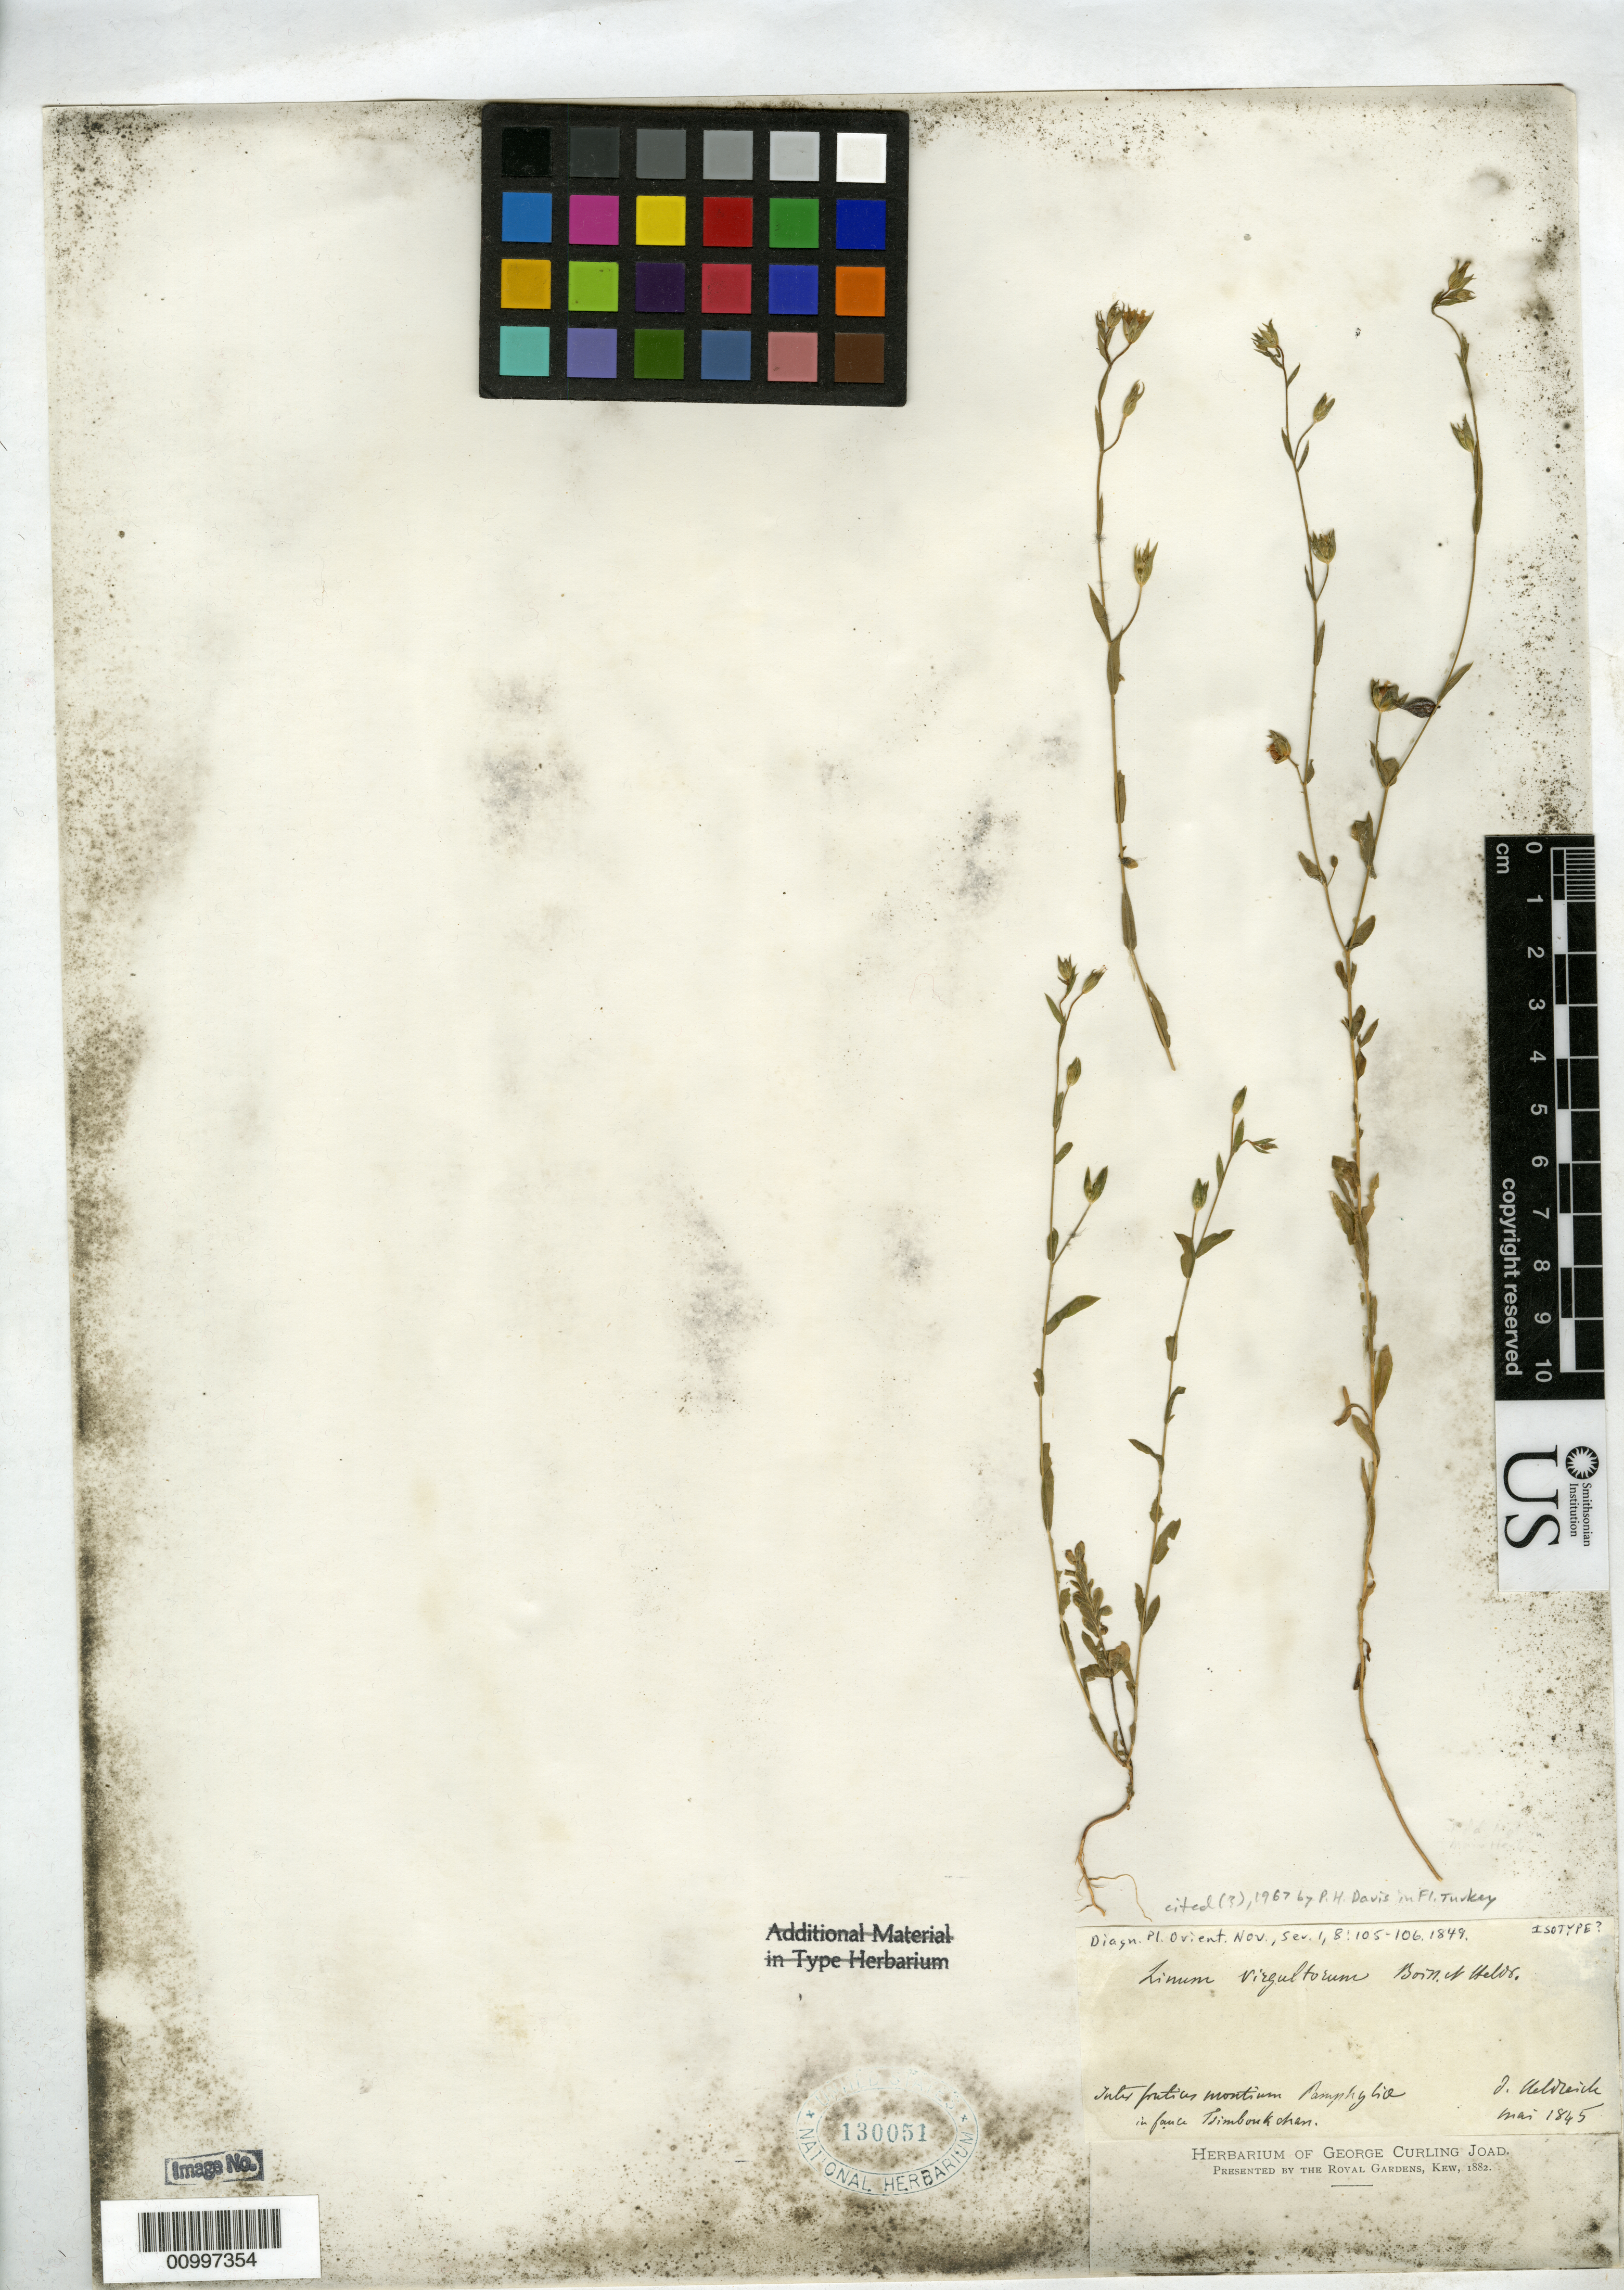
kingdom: Plantae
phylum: Tracheophyta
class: Magnoliopsida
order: Malpighiales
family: Linaceae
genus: Linum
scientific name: Linum virgultorum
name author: Boiss. & Heldr. ex Planch.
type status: Isotype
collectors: T. H. von Heldreich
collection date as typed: May 1845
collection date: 1845-05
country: Turkey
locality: Inter fruticis montium Pamphyliae in fauce Tsimboukchan.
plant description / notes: Also published in Diagn. Pl. Orient. Nov., ser. 1, 8: 105-106 (1849).; Cited (?) by P.H. Davis in Fl. Turkey, 1967.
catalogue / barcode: US 130051